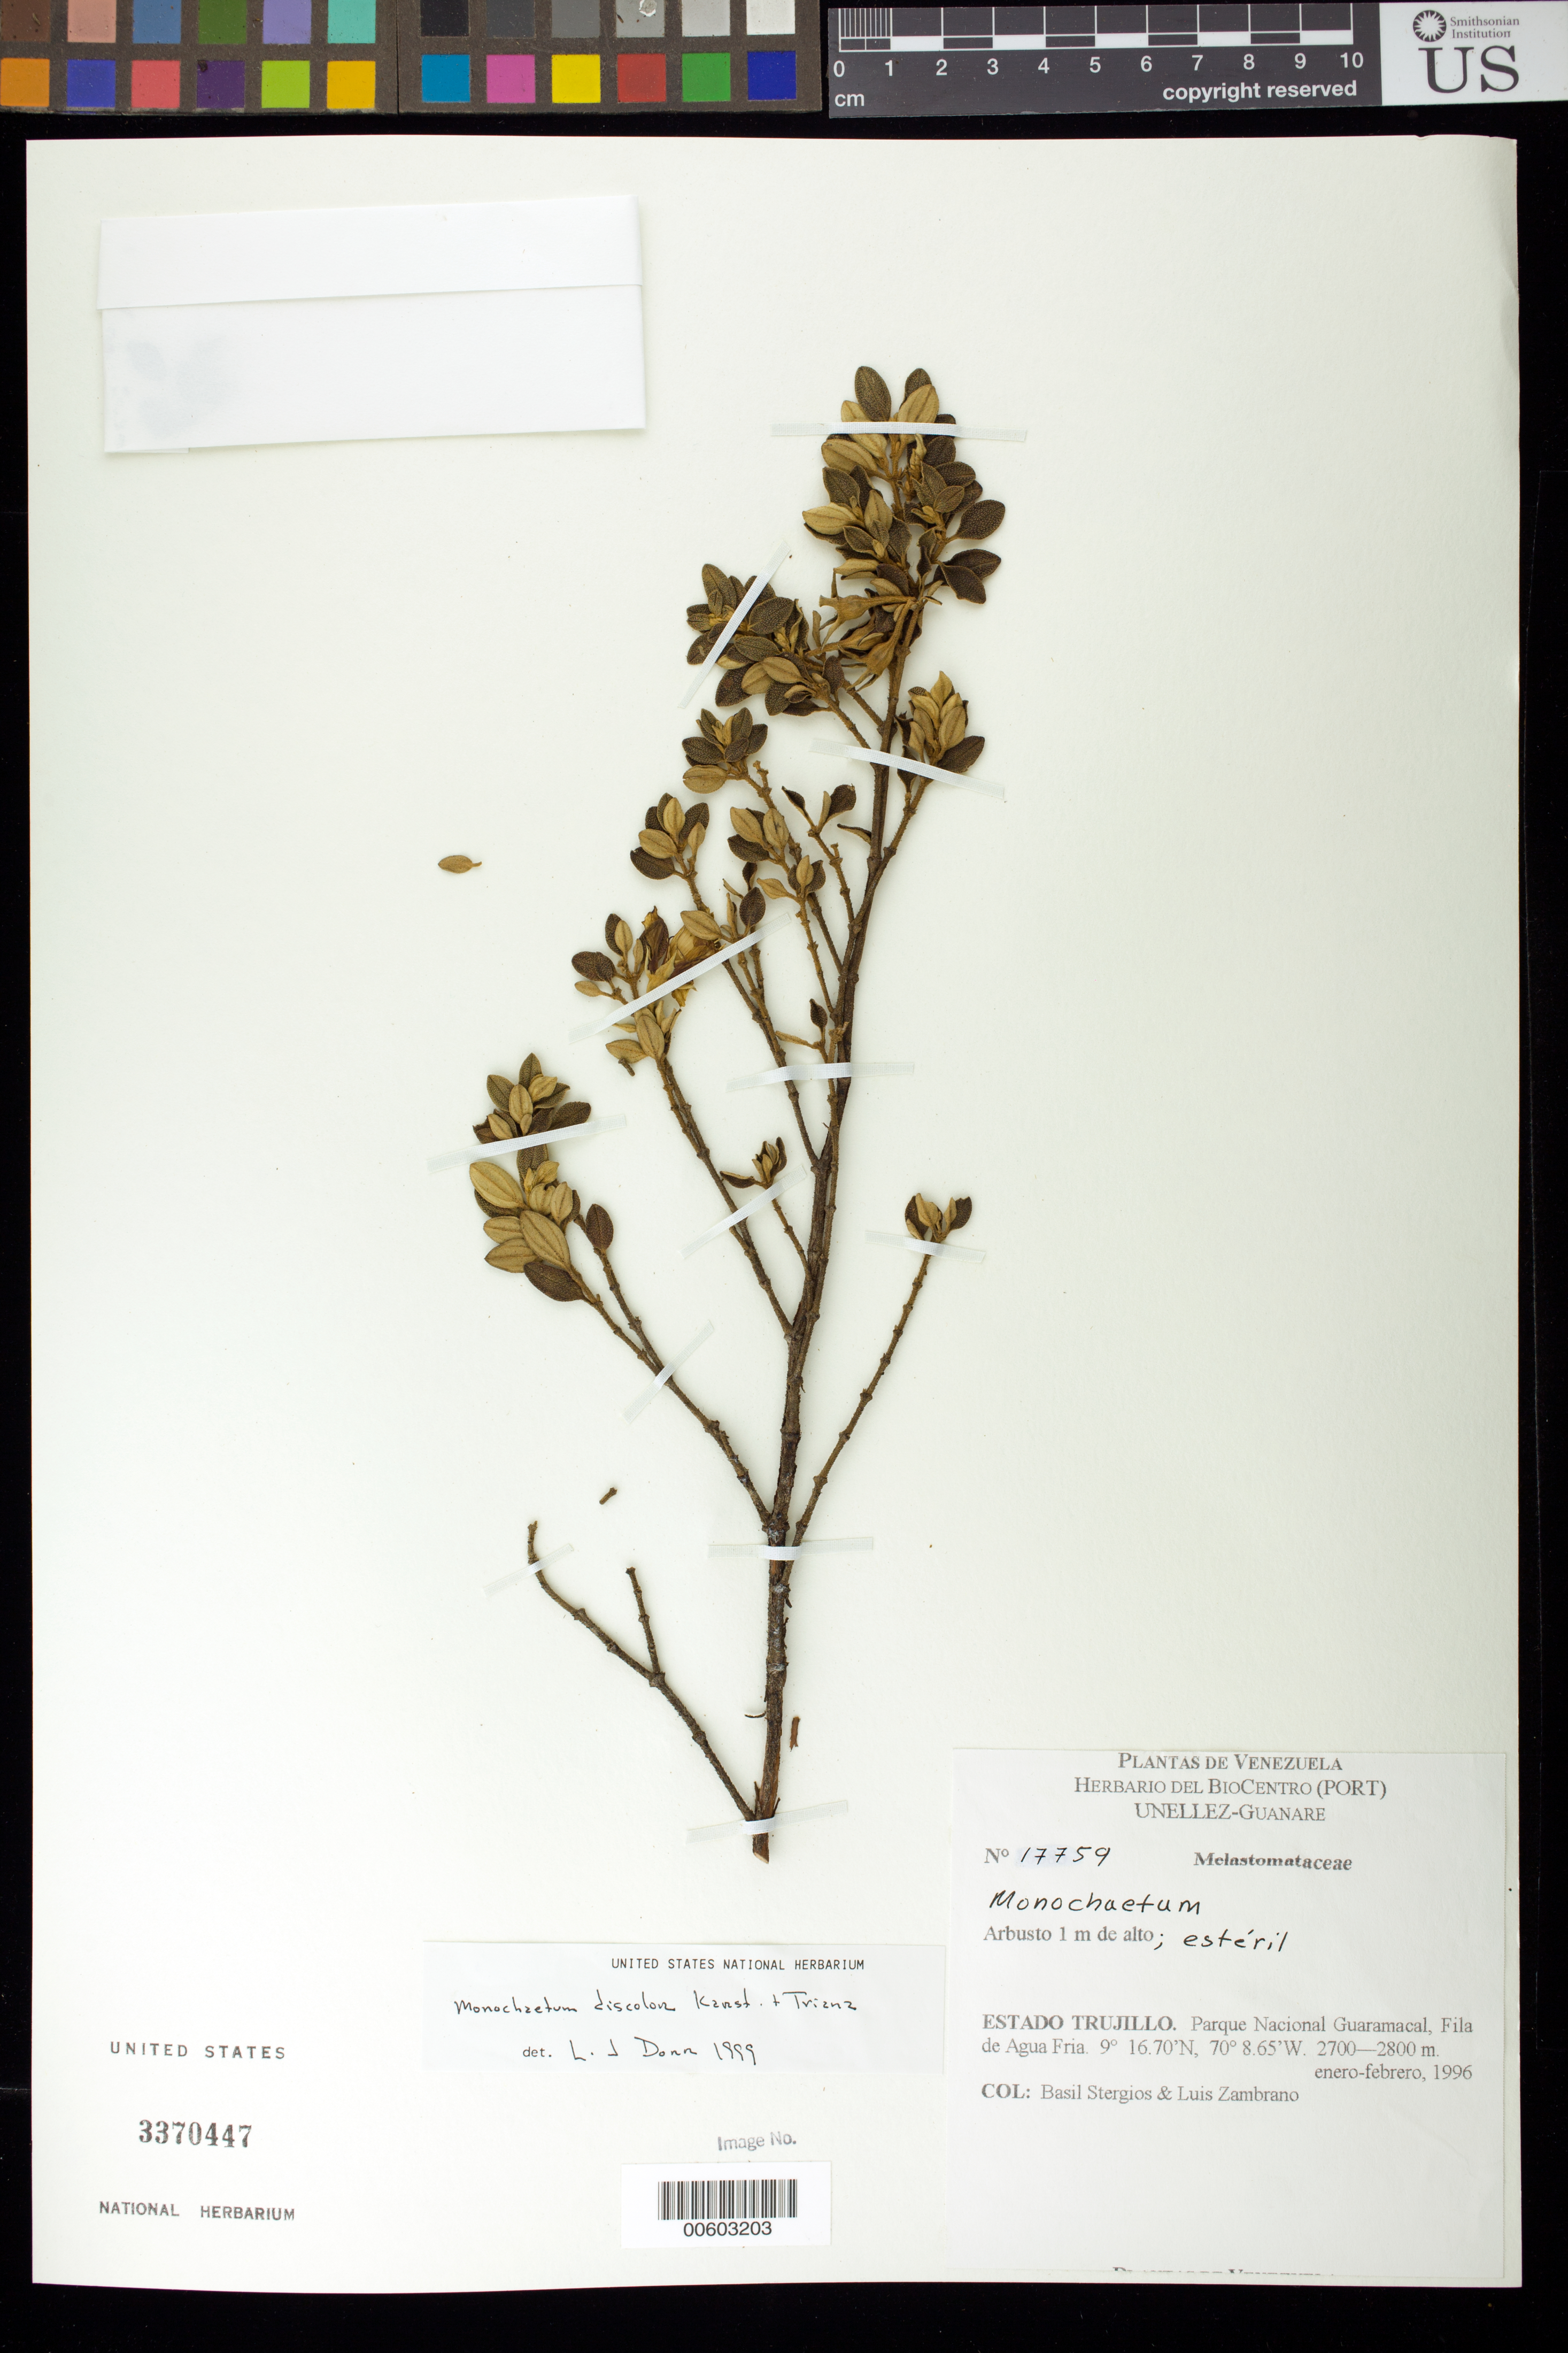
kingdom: Plantae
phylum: Tracheophyta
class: Magnoliopsida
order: Myrtales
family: Melastomataceae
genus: Monochaetum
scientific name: Monochaetum discolor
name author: (Triana) H. Karst.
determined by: Dorr, L. J., (BOT), Smithsonian Institution - National Museum of Natural History (UNITED STATES)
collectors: B. G. Stergios & L. Zambrano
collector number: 17759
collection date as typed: Jan 1996 to -- Feb 1996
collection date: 1996-01/1996-02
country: Venezuela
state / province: Trujillo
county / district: Boconó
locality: Parque Nacional Guaramacal, Fila de Agua Fria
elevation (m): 2700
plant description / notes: PORT, US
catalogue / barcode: US 3370447